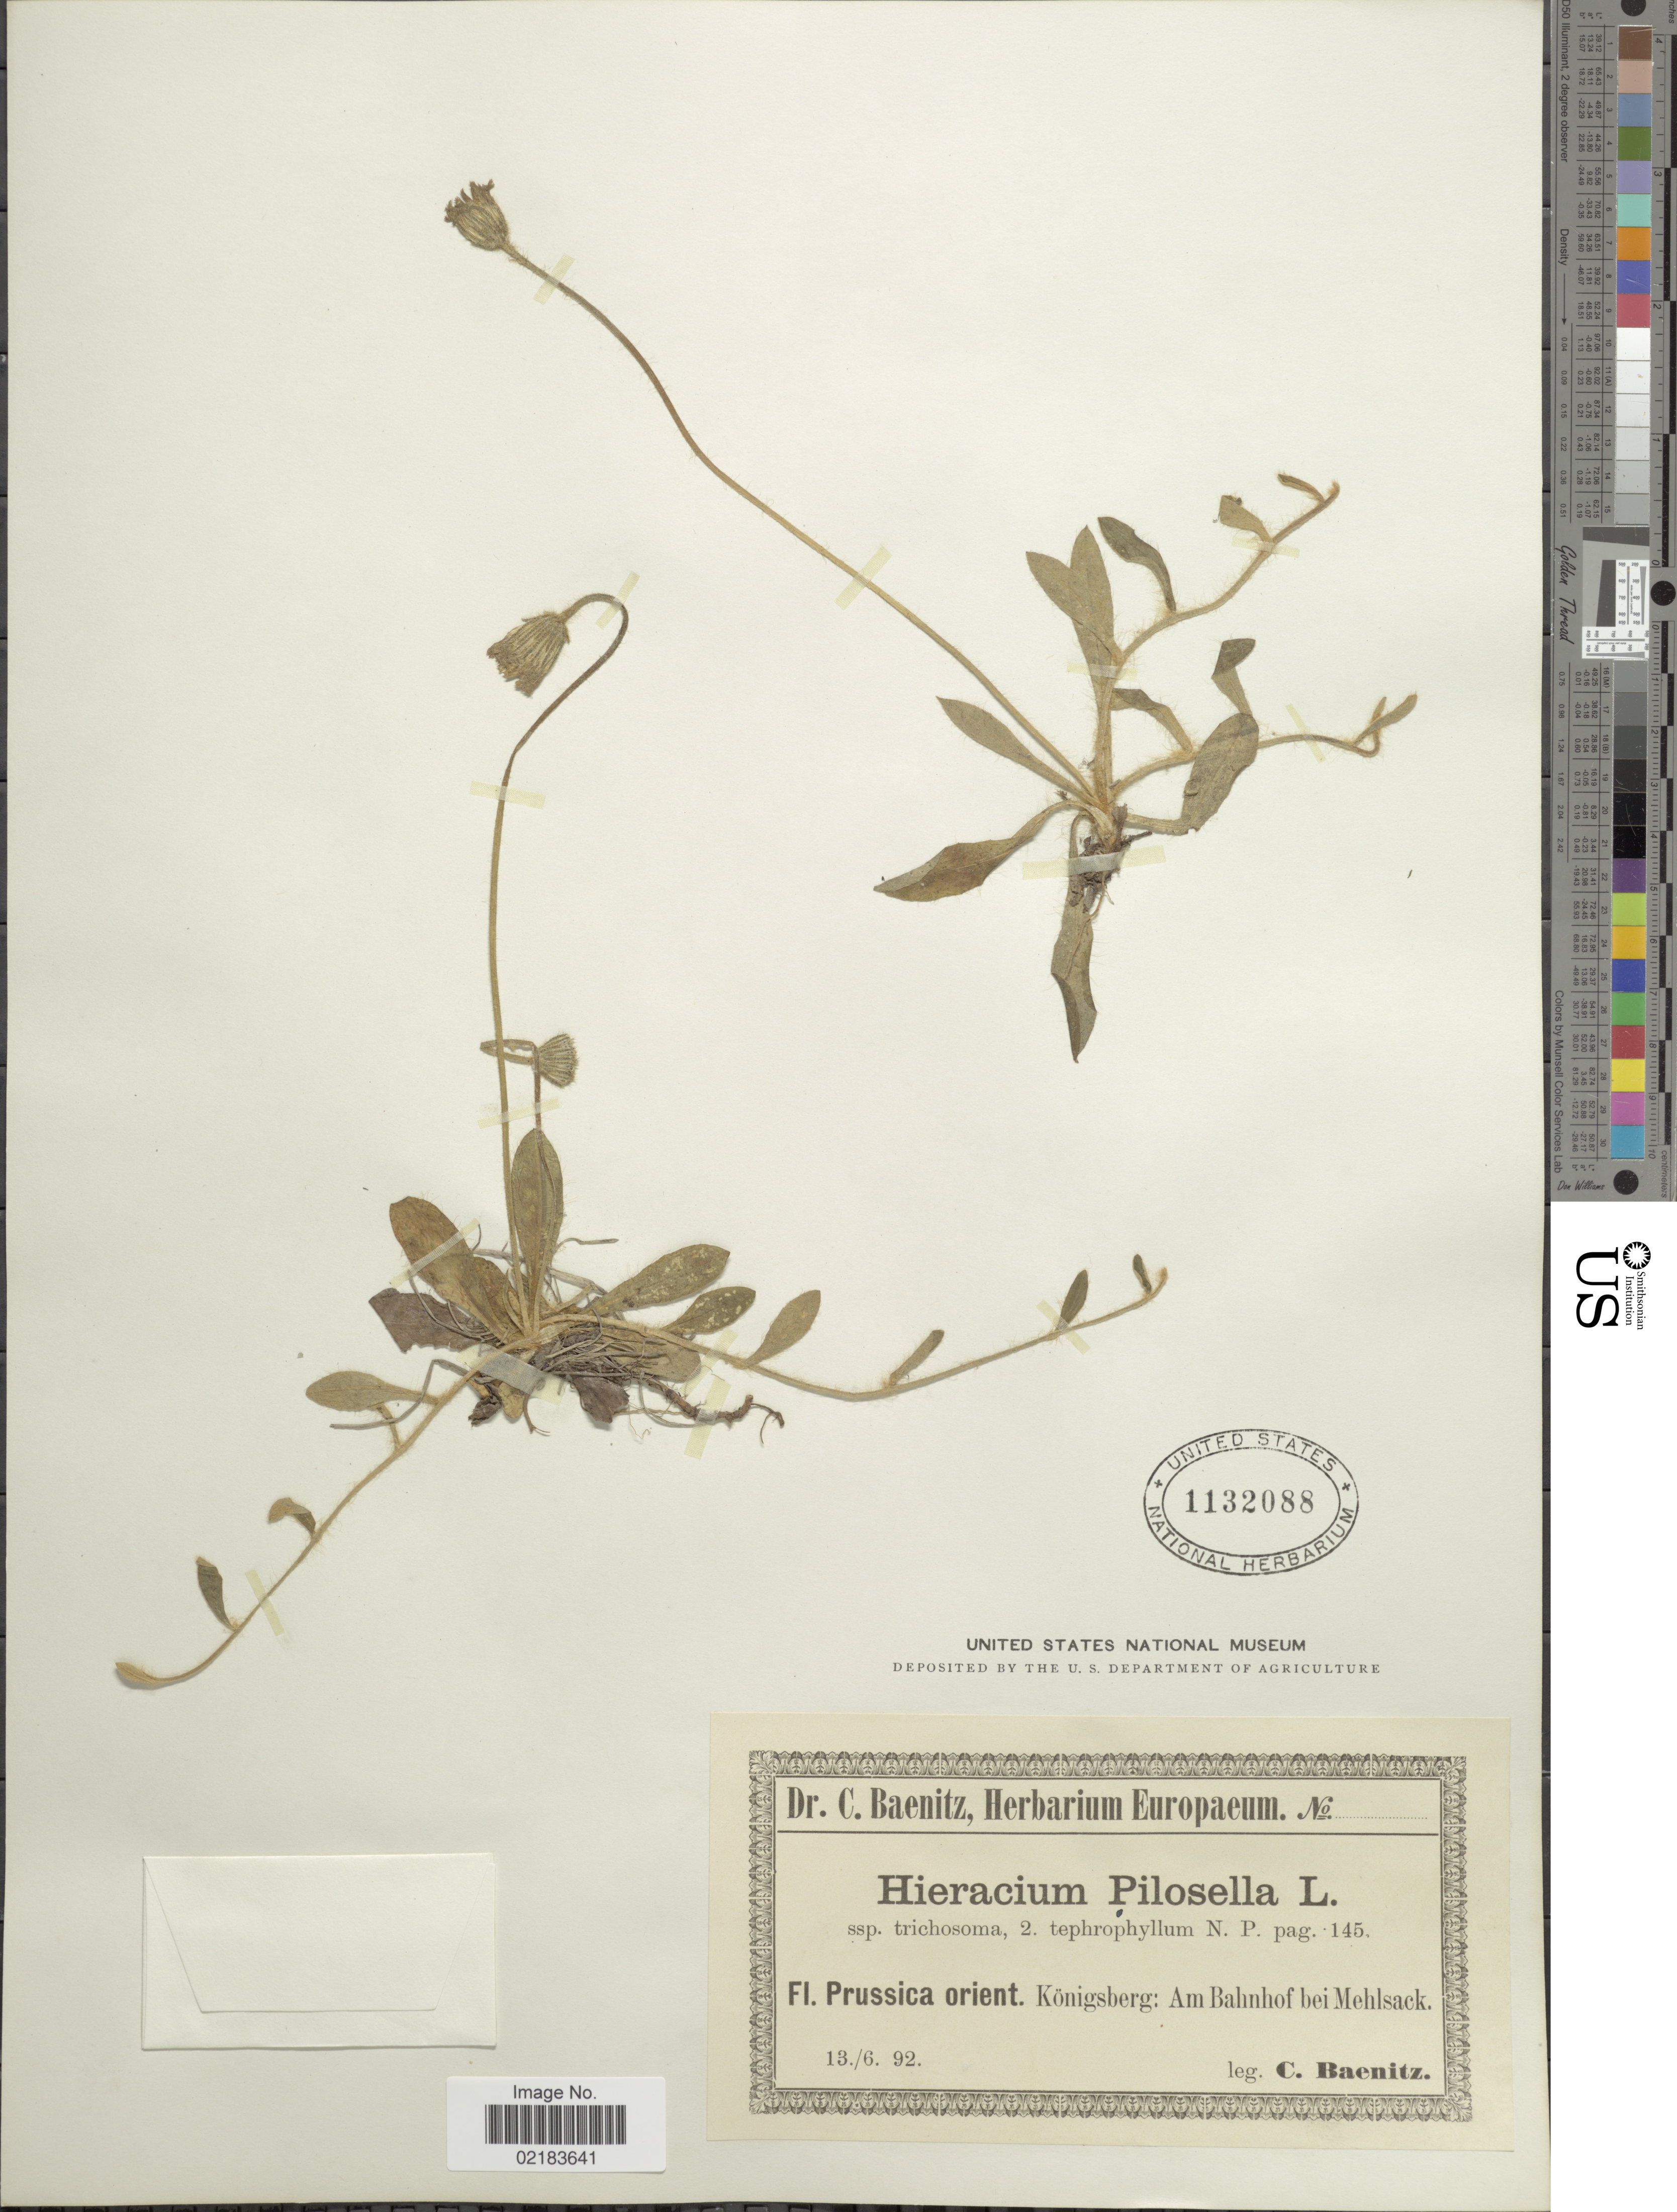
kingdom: Plantae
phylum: Tracheophyta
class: Magnoliopsida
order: Asterales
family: Asteraceae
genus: Pilosella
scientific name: Pilosella officinarum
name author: Vaill.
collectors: C. G. Baenitz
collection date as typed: Transcribed d/m/y: 13/6/92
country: Germany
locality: Prussica orient. Königsberg: Am Bahnhof bei Mehlsack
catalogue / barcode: US 1132088